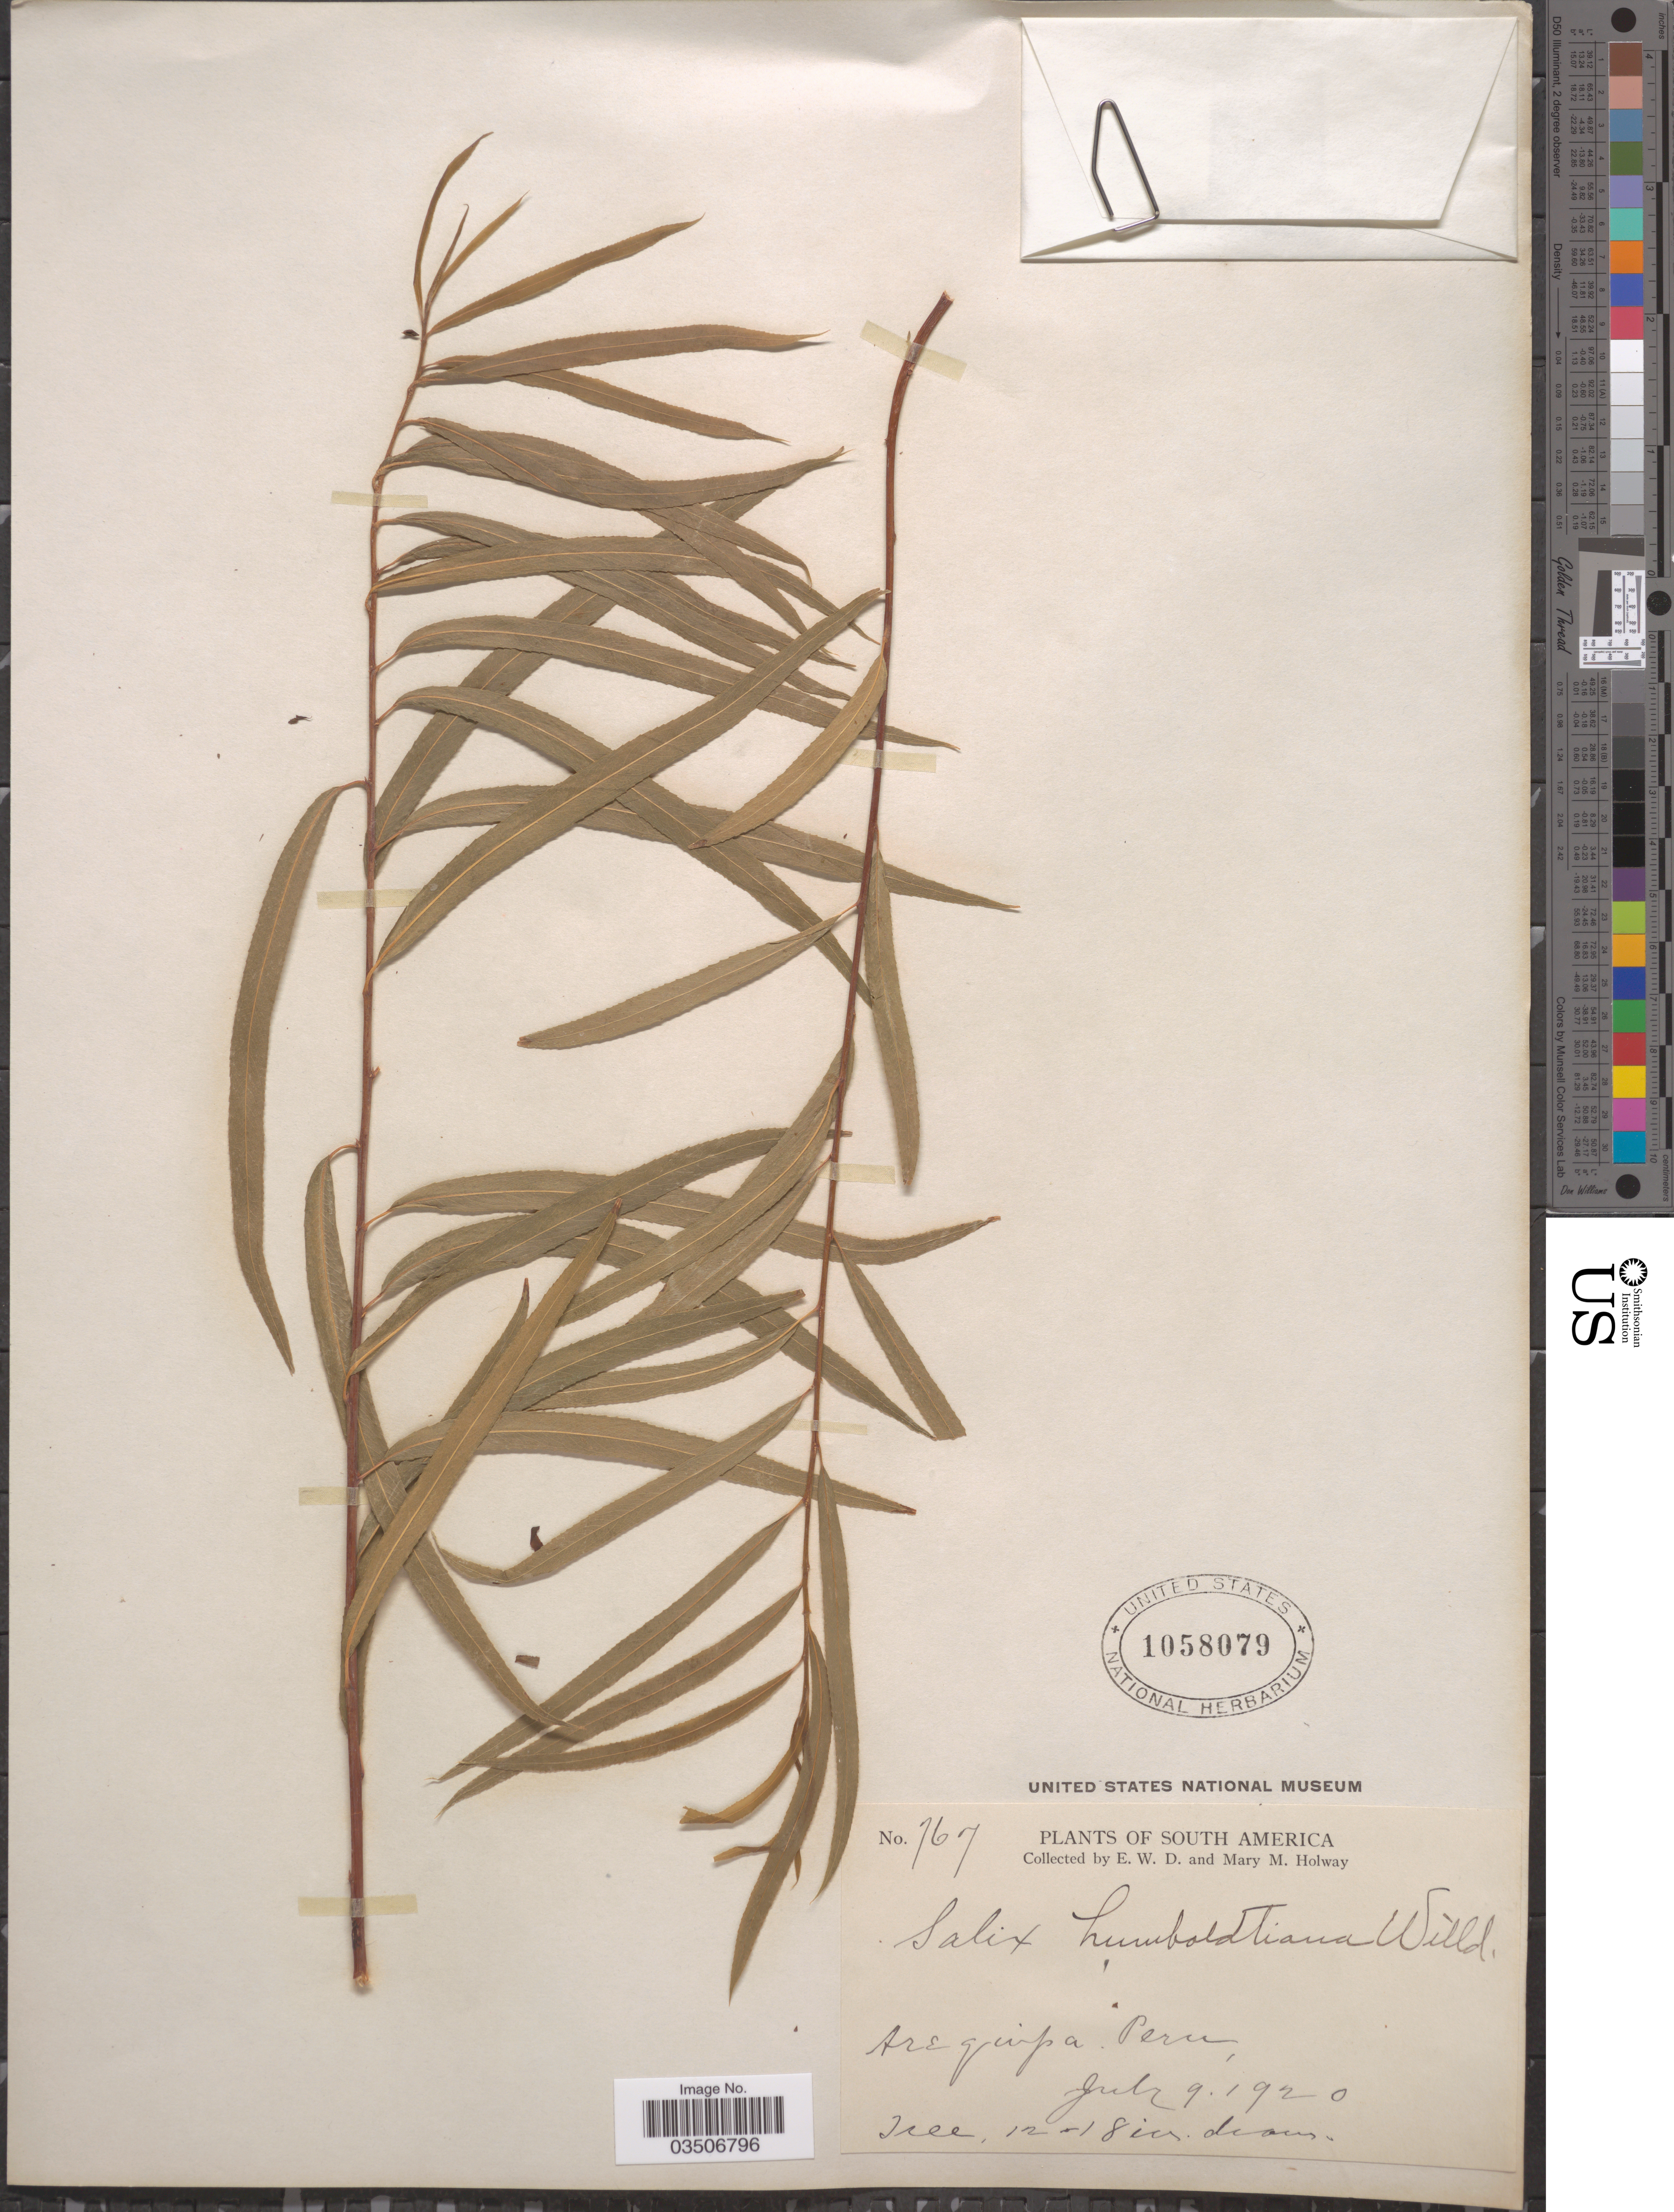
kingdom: Plantae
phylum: Tracheophyta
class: Magnoliopsida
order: Malpighiales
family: Salicaceae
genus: Salix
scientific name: Salix humboldtiana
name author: Willd.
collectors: E. W. D. Holway & M. M. Holway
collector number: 767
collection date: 1920-07-09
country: Peru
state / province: Arequipa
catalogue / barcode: US 1058079